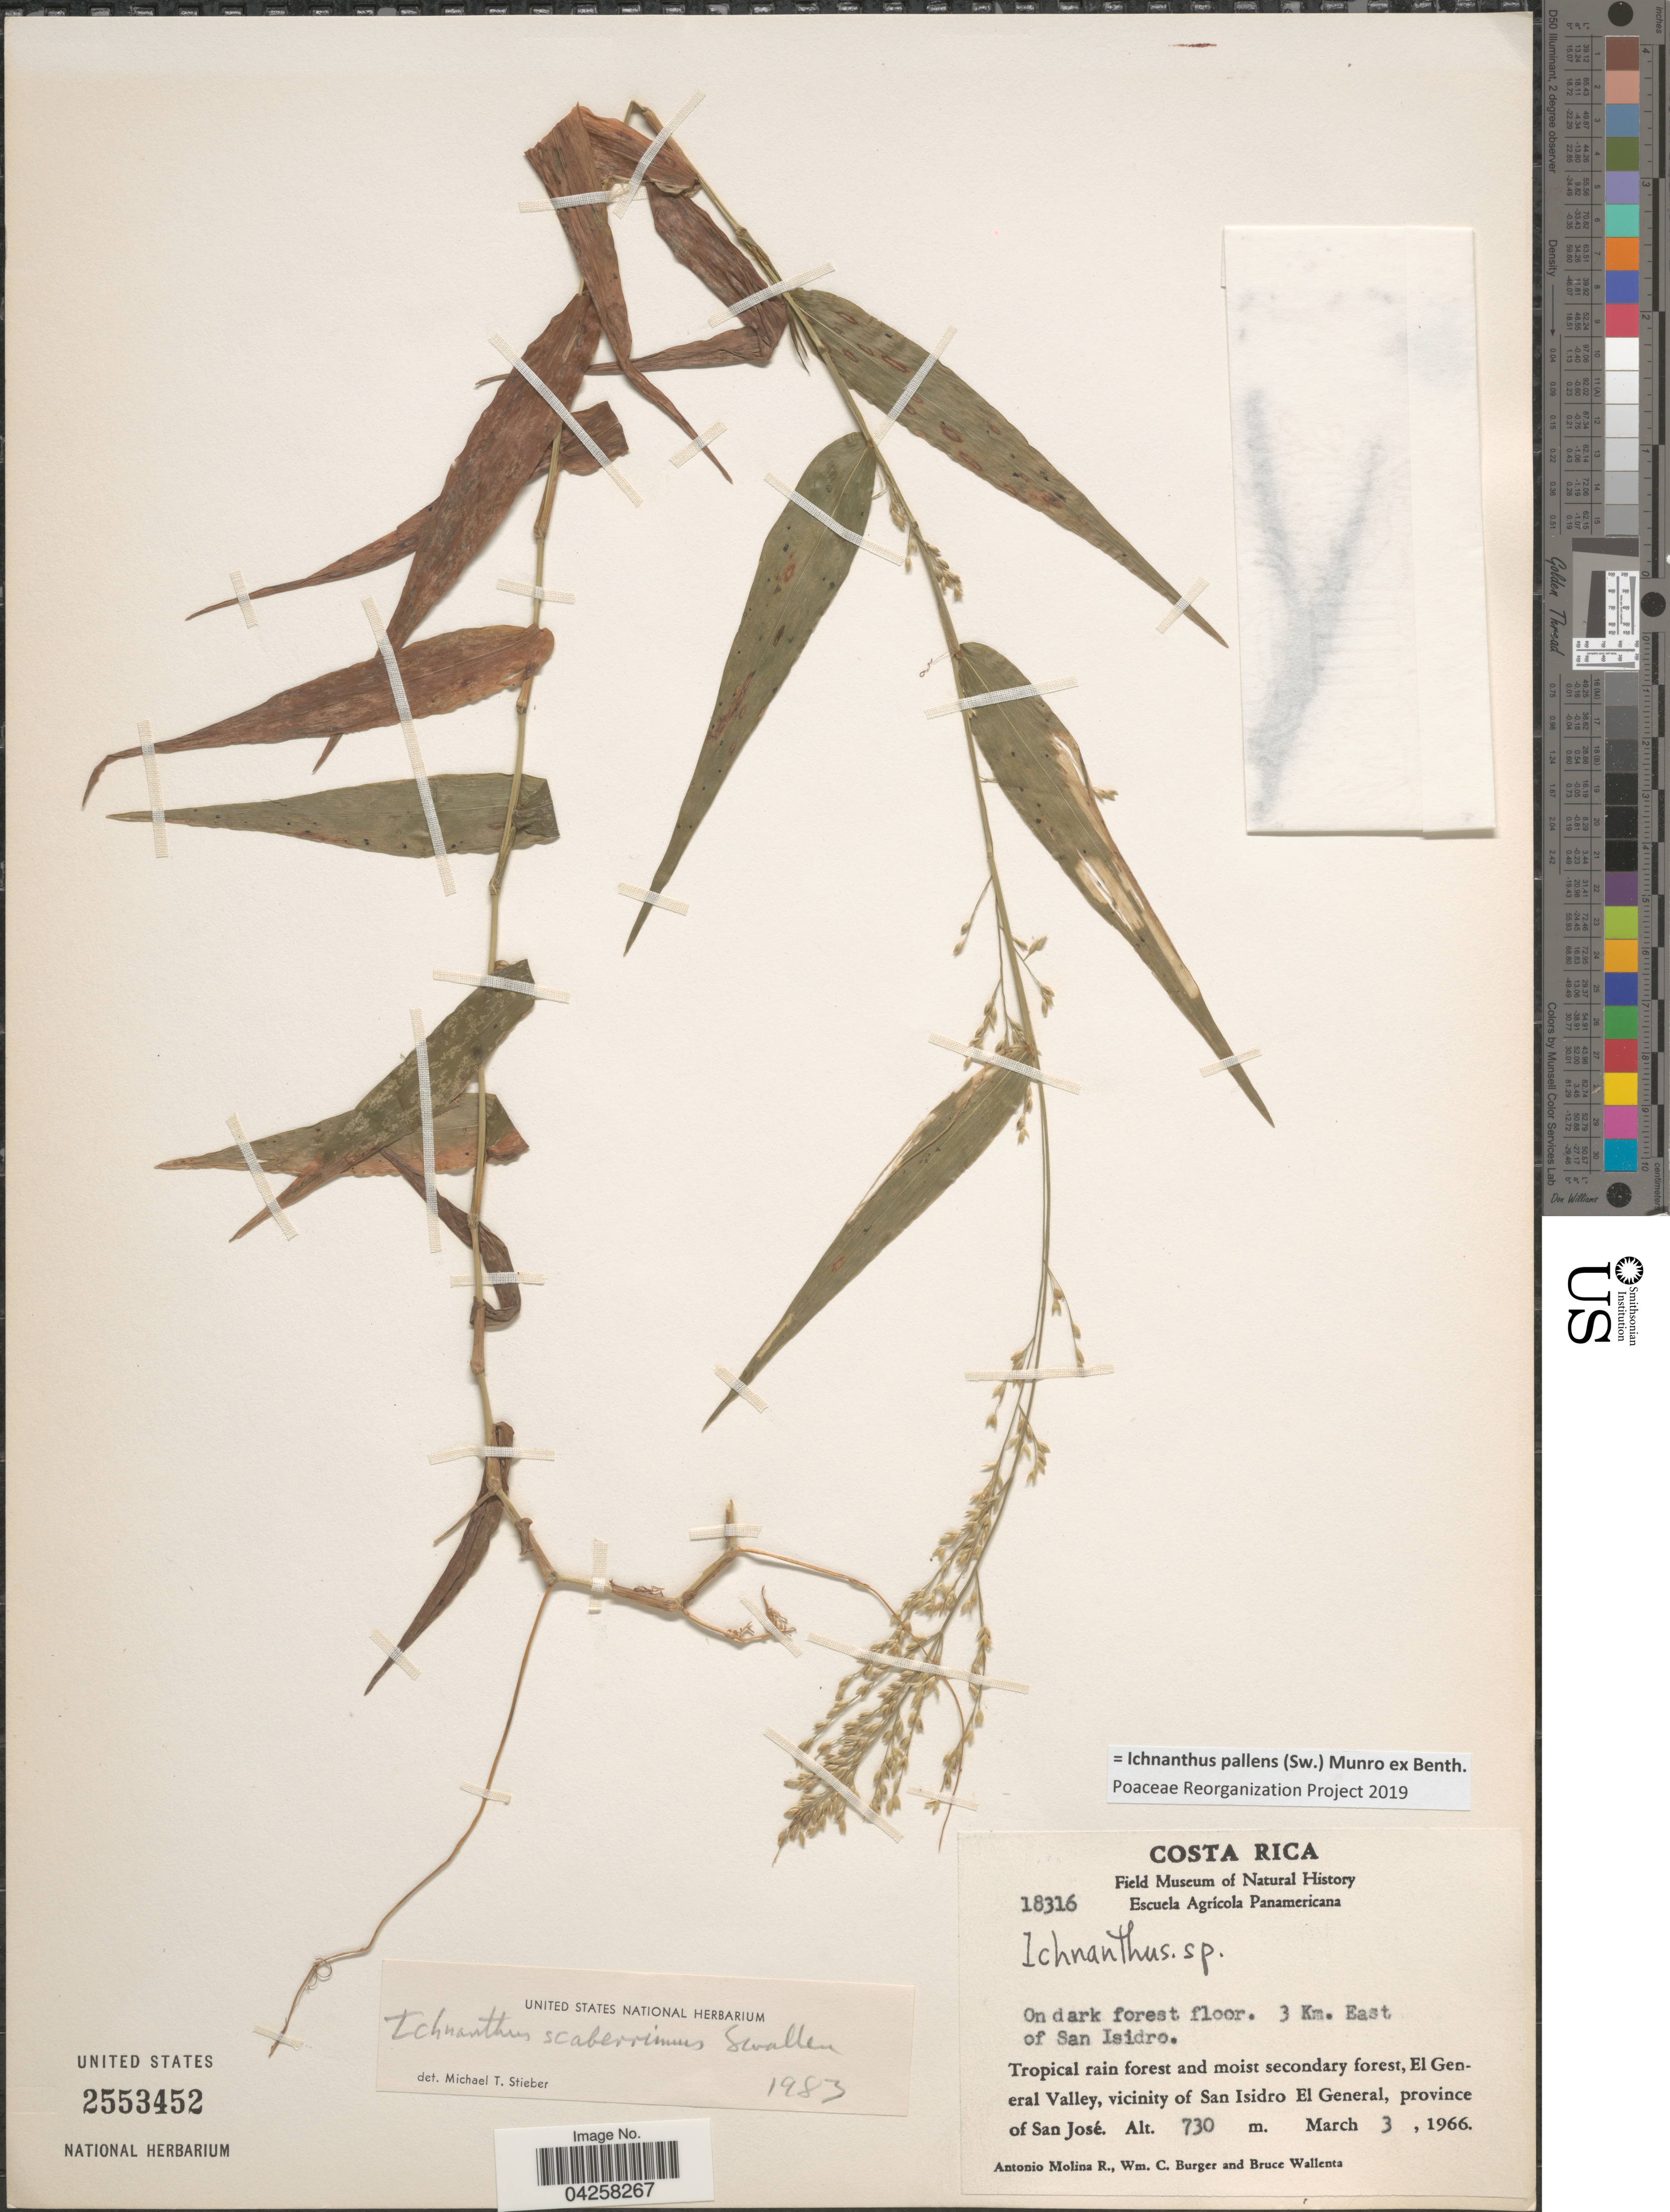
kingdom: Plantae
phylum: Tracheophyta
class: Liliopsida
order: Poales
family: Poaceae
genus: Ichnanthus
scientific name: Ichnanthus pallens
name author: (Sw.) Munro ex Benth.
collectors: A. Molina R., W. Burger & B. Wallenta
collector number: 18316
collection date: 1966-03-03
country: Costa Rica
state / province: San José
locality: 3 Km. East of San Isidro. Tropical rain forest and moist secondary forest, El General Valley, vicinity of San Isidro El General.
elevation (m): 730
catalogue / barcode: US 2553452